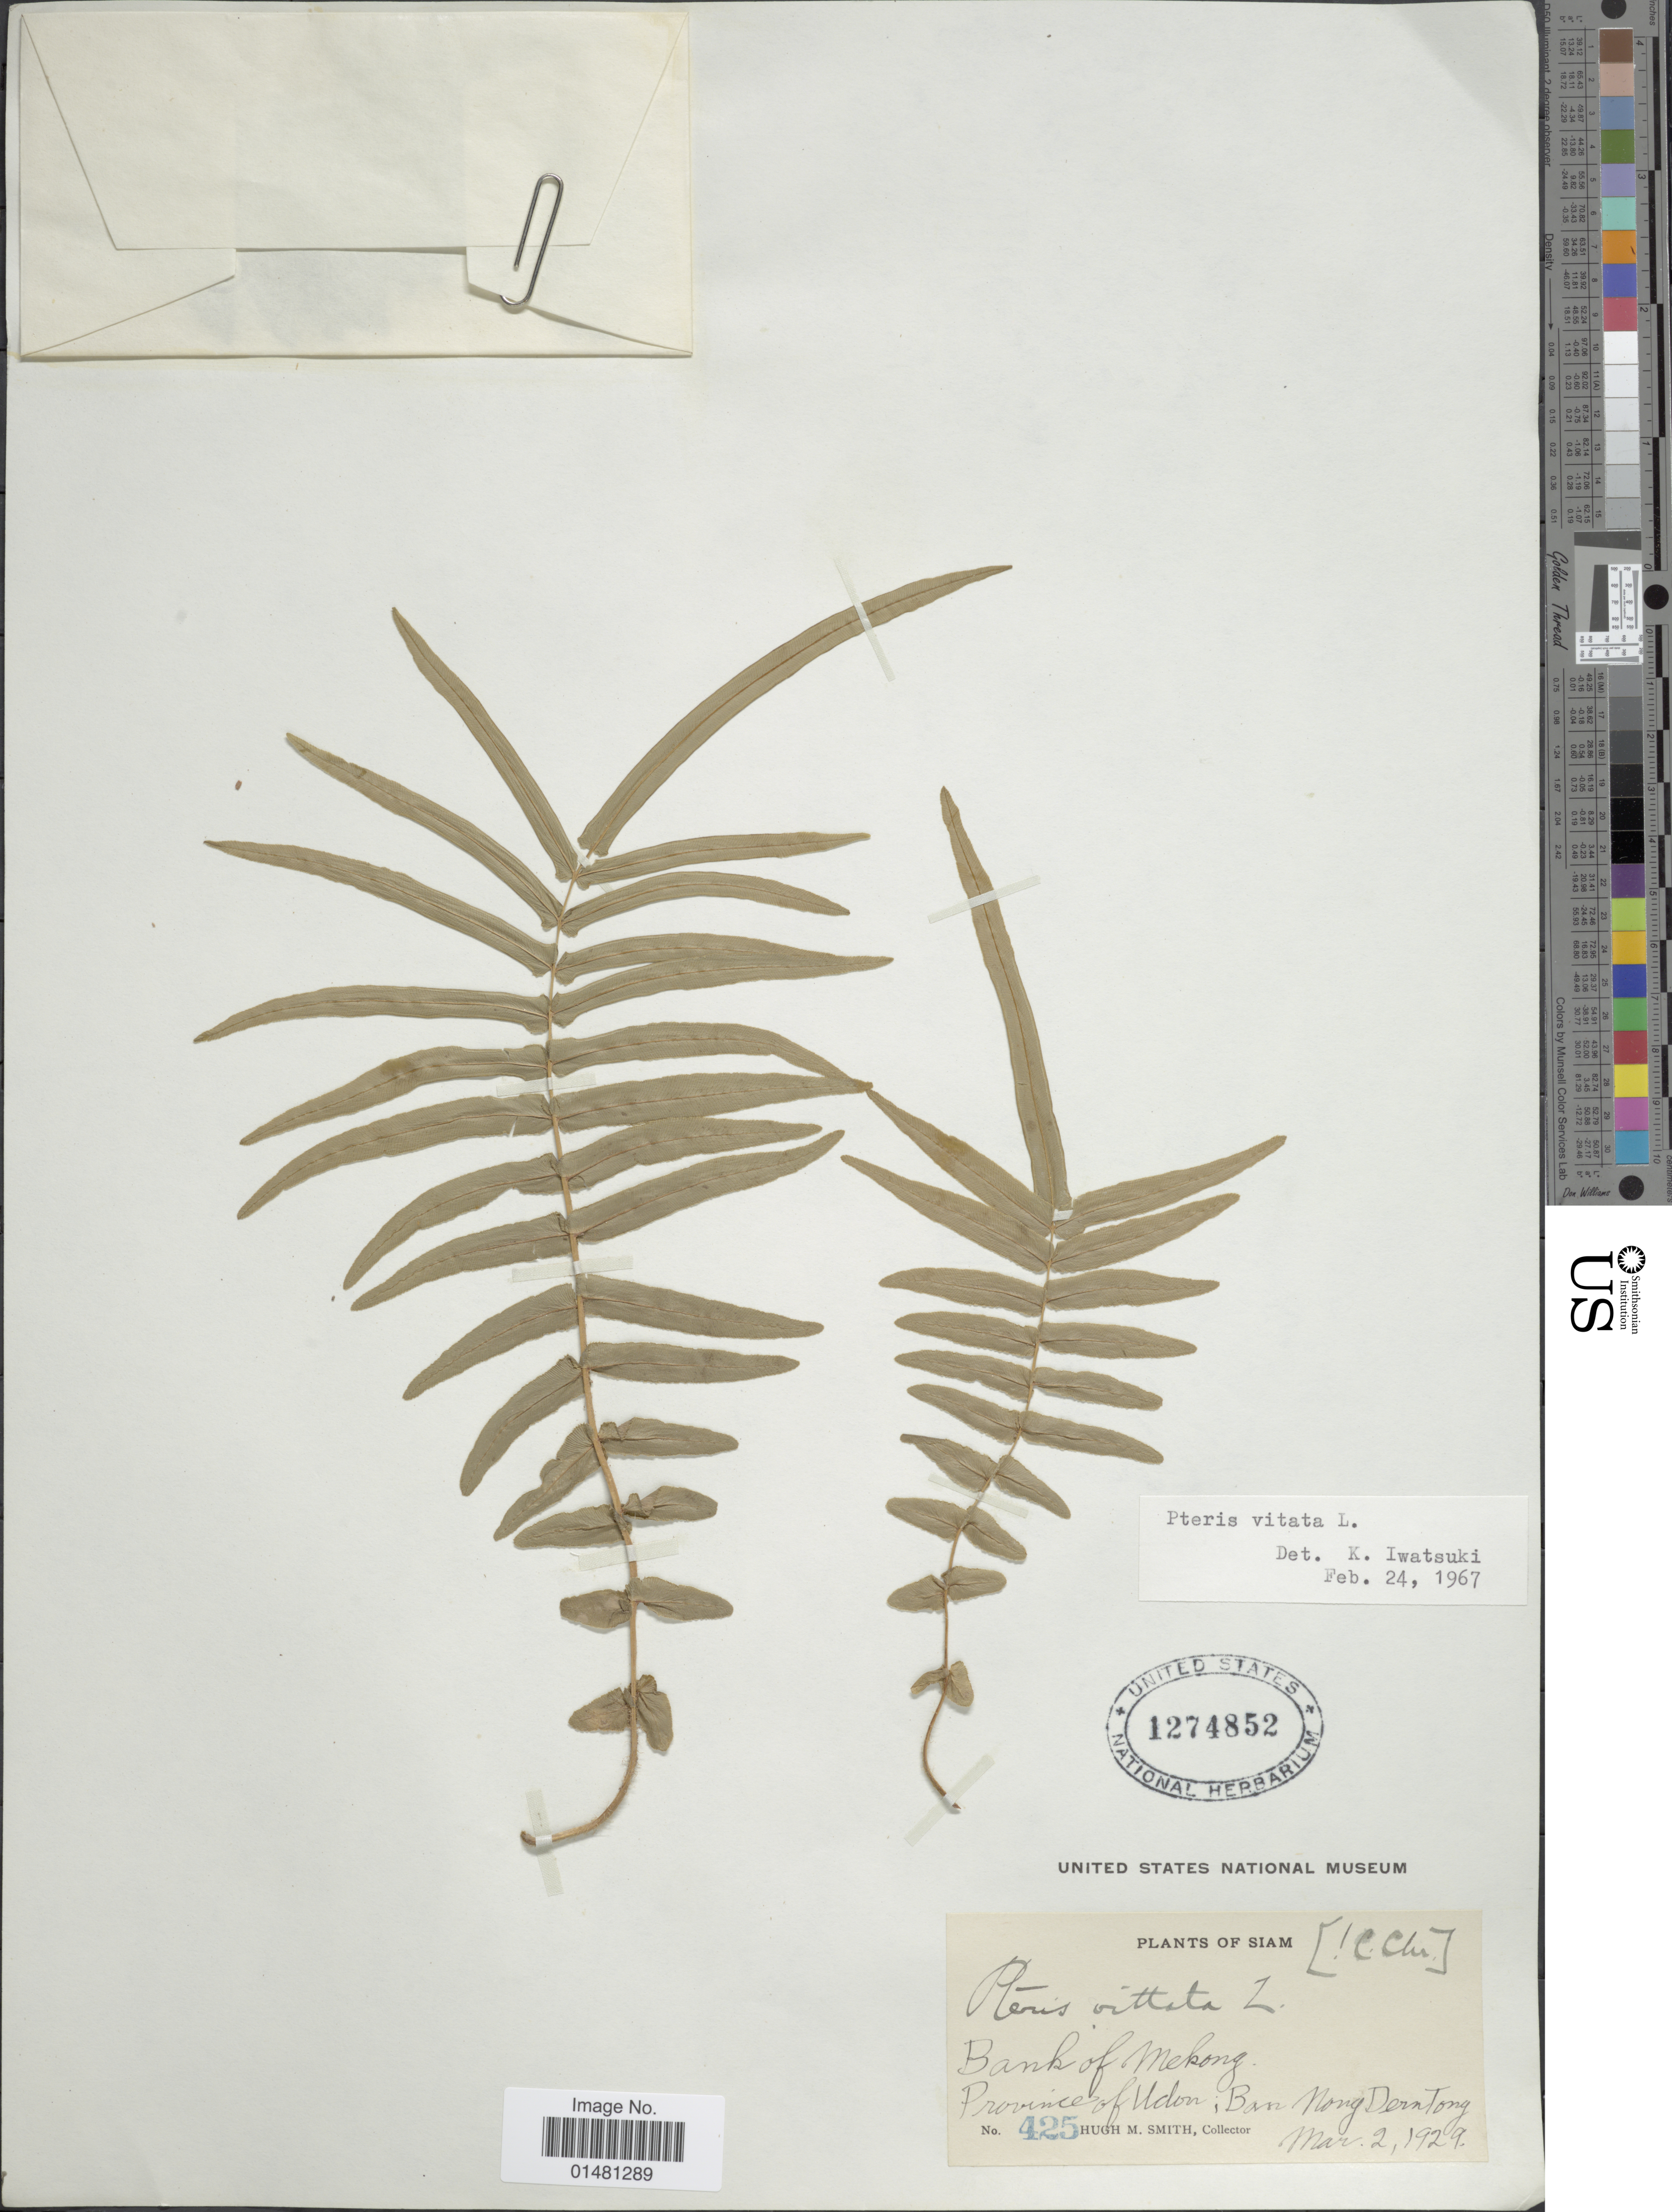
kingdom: Plantae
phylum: Tracheophyta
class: Polypodiopsida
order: Polypodiales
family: Pteridaceae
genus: Pteris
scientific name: Pteris vittata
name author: L.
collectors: H. M. Smith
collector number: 425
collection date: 1929-03-02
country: Thailand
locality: Siam, Bank of Mekong, Province of Udon; Ban Nong Dern Tong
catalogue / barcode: US 1274852